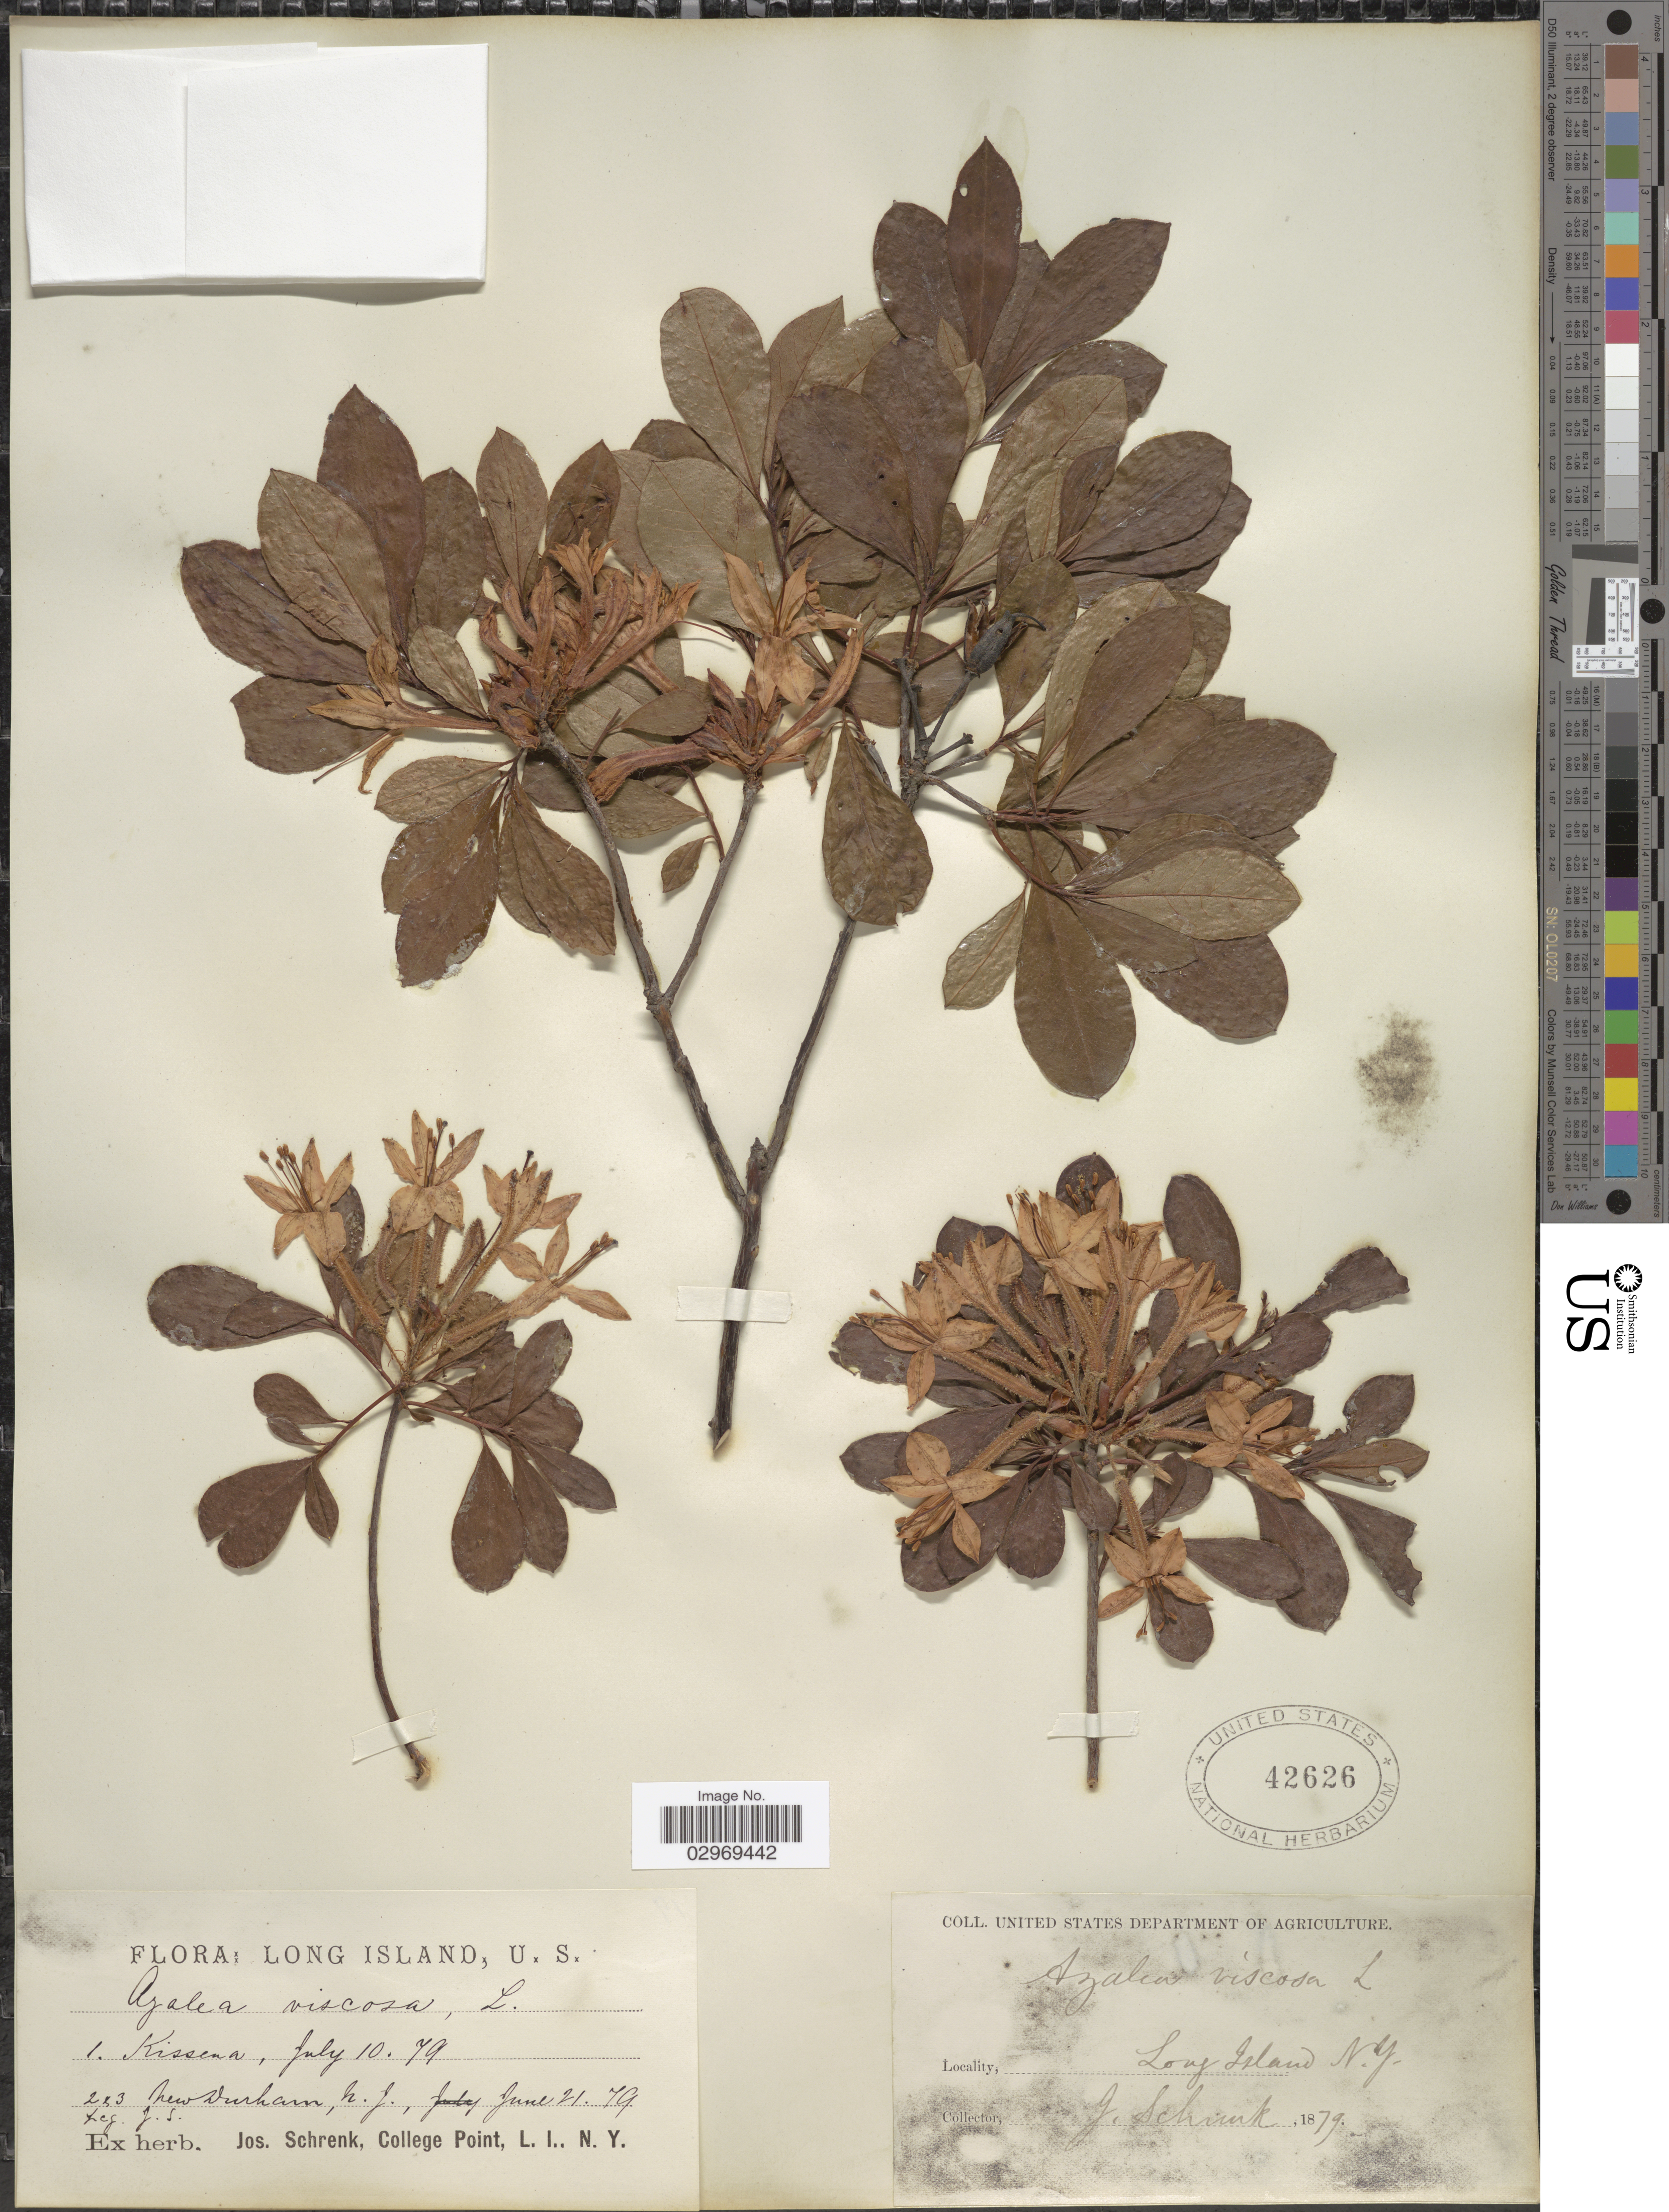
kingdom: Plantae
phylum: Tracheophyta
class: Magnoliopsida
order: Ericales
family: Ericaceae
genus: Rhododendron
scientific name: Rhododendron viscosum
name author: (L.) Torr.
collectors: J. Schrenk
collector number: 223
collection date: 1879-06-21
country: United States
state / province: New Jersey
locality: New Durham.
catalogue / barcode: US 42626-2